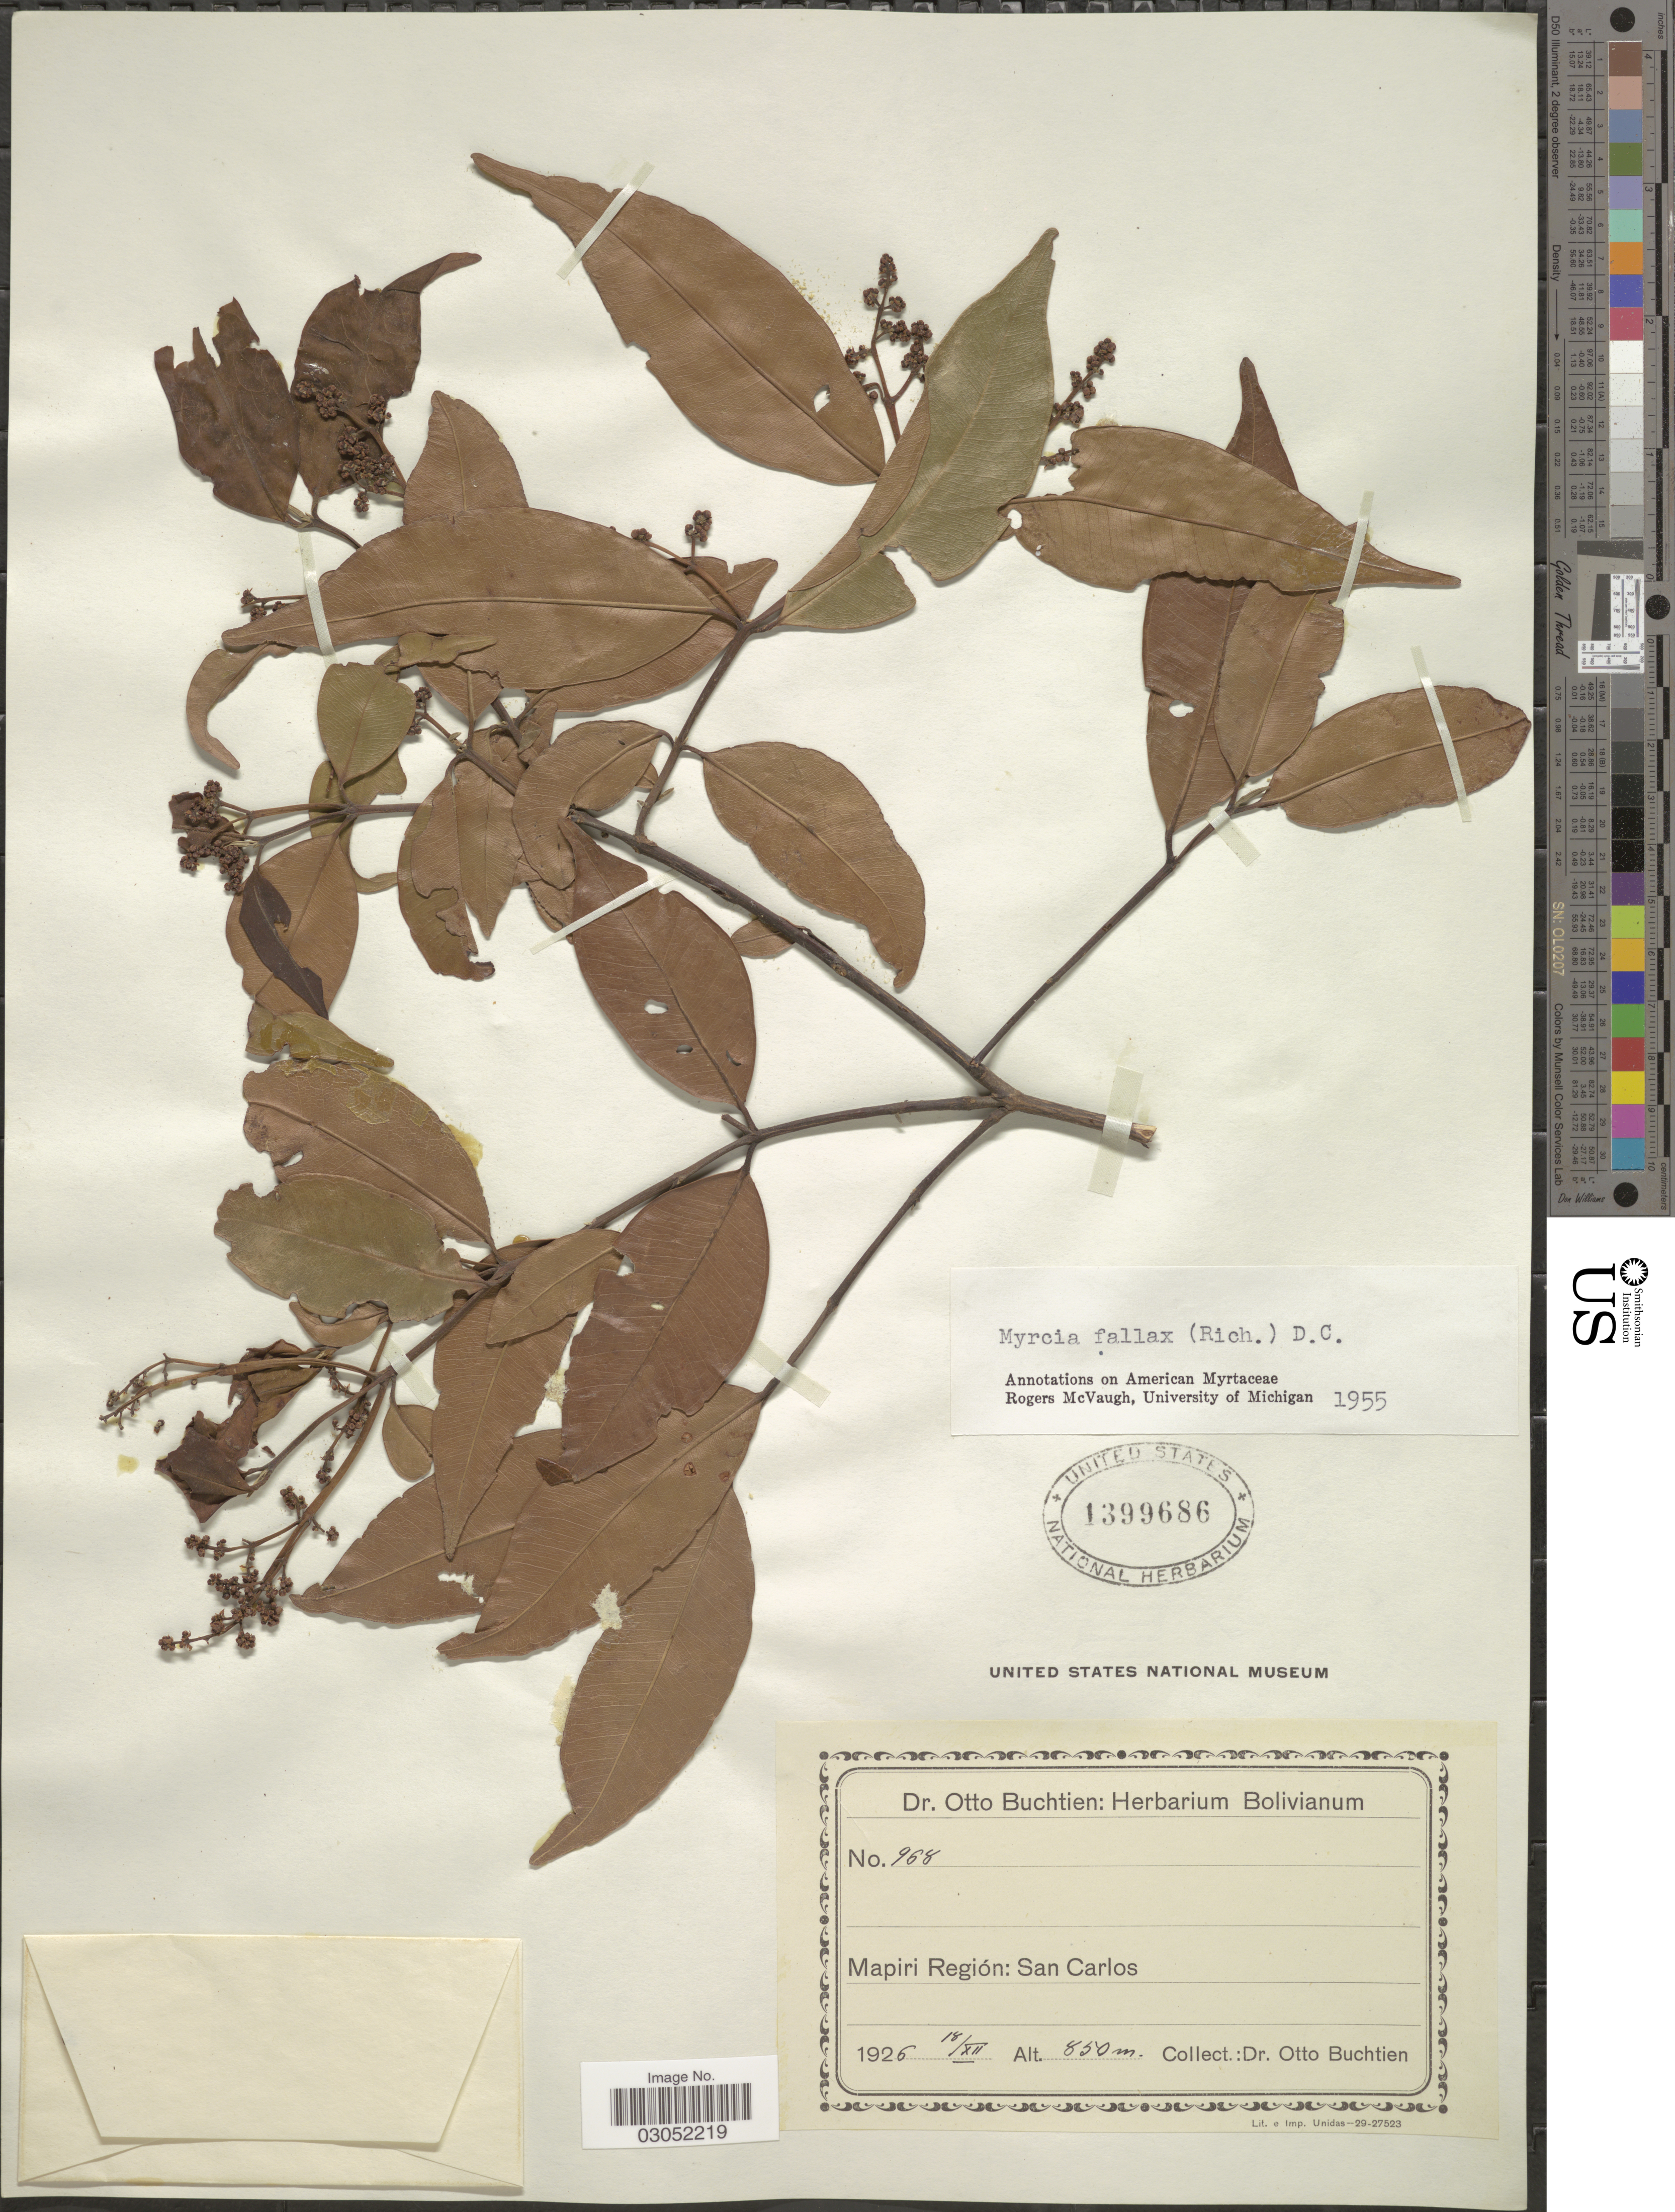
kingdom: Plantae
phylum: Tracheophyta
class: Magnoliopsida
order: Myrtales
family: Myrtaceae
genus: Myrcia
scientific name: Myrcia fallax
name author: (Rich.) DC.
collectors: O. Buchtien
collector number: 938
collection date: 1926-12-18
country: Bolivia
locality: Mapiri Región: San Carlos.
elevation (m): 850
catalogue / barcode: US 1399686